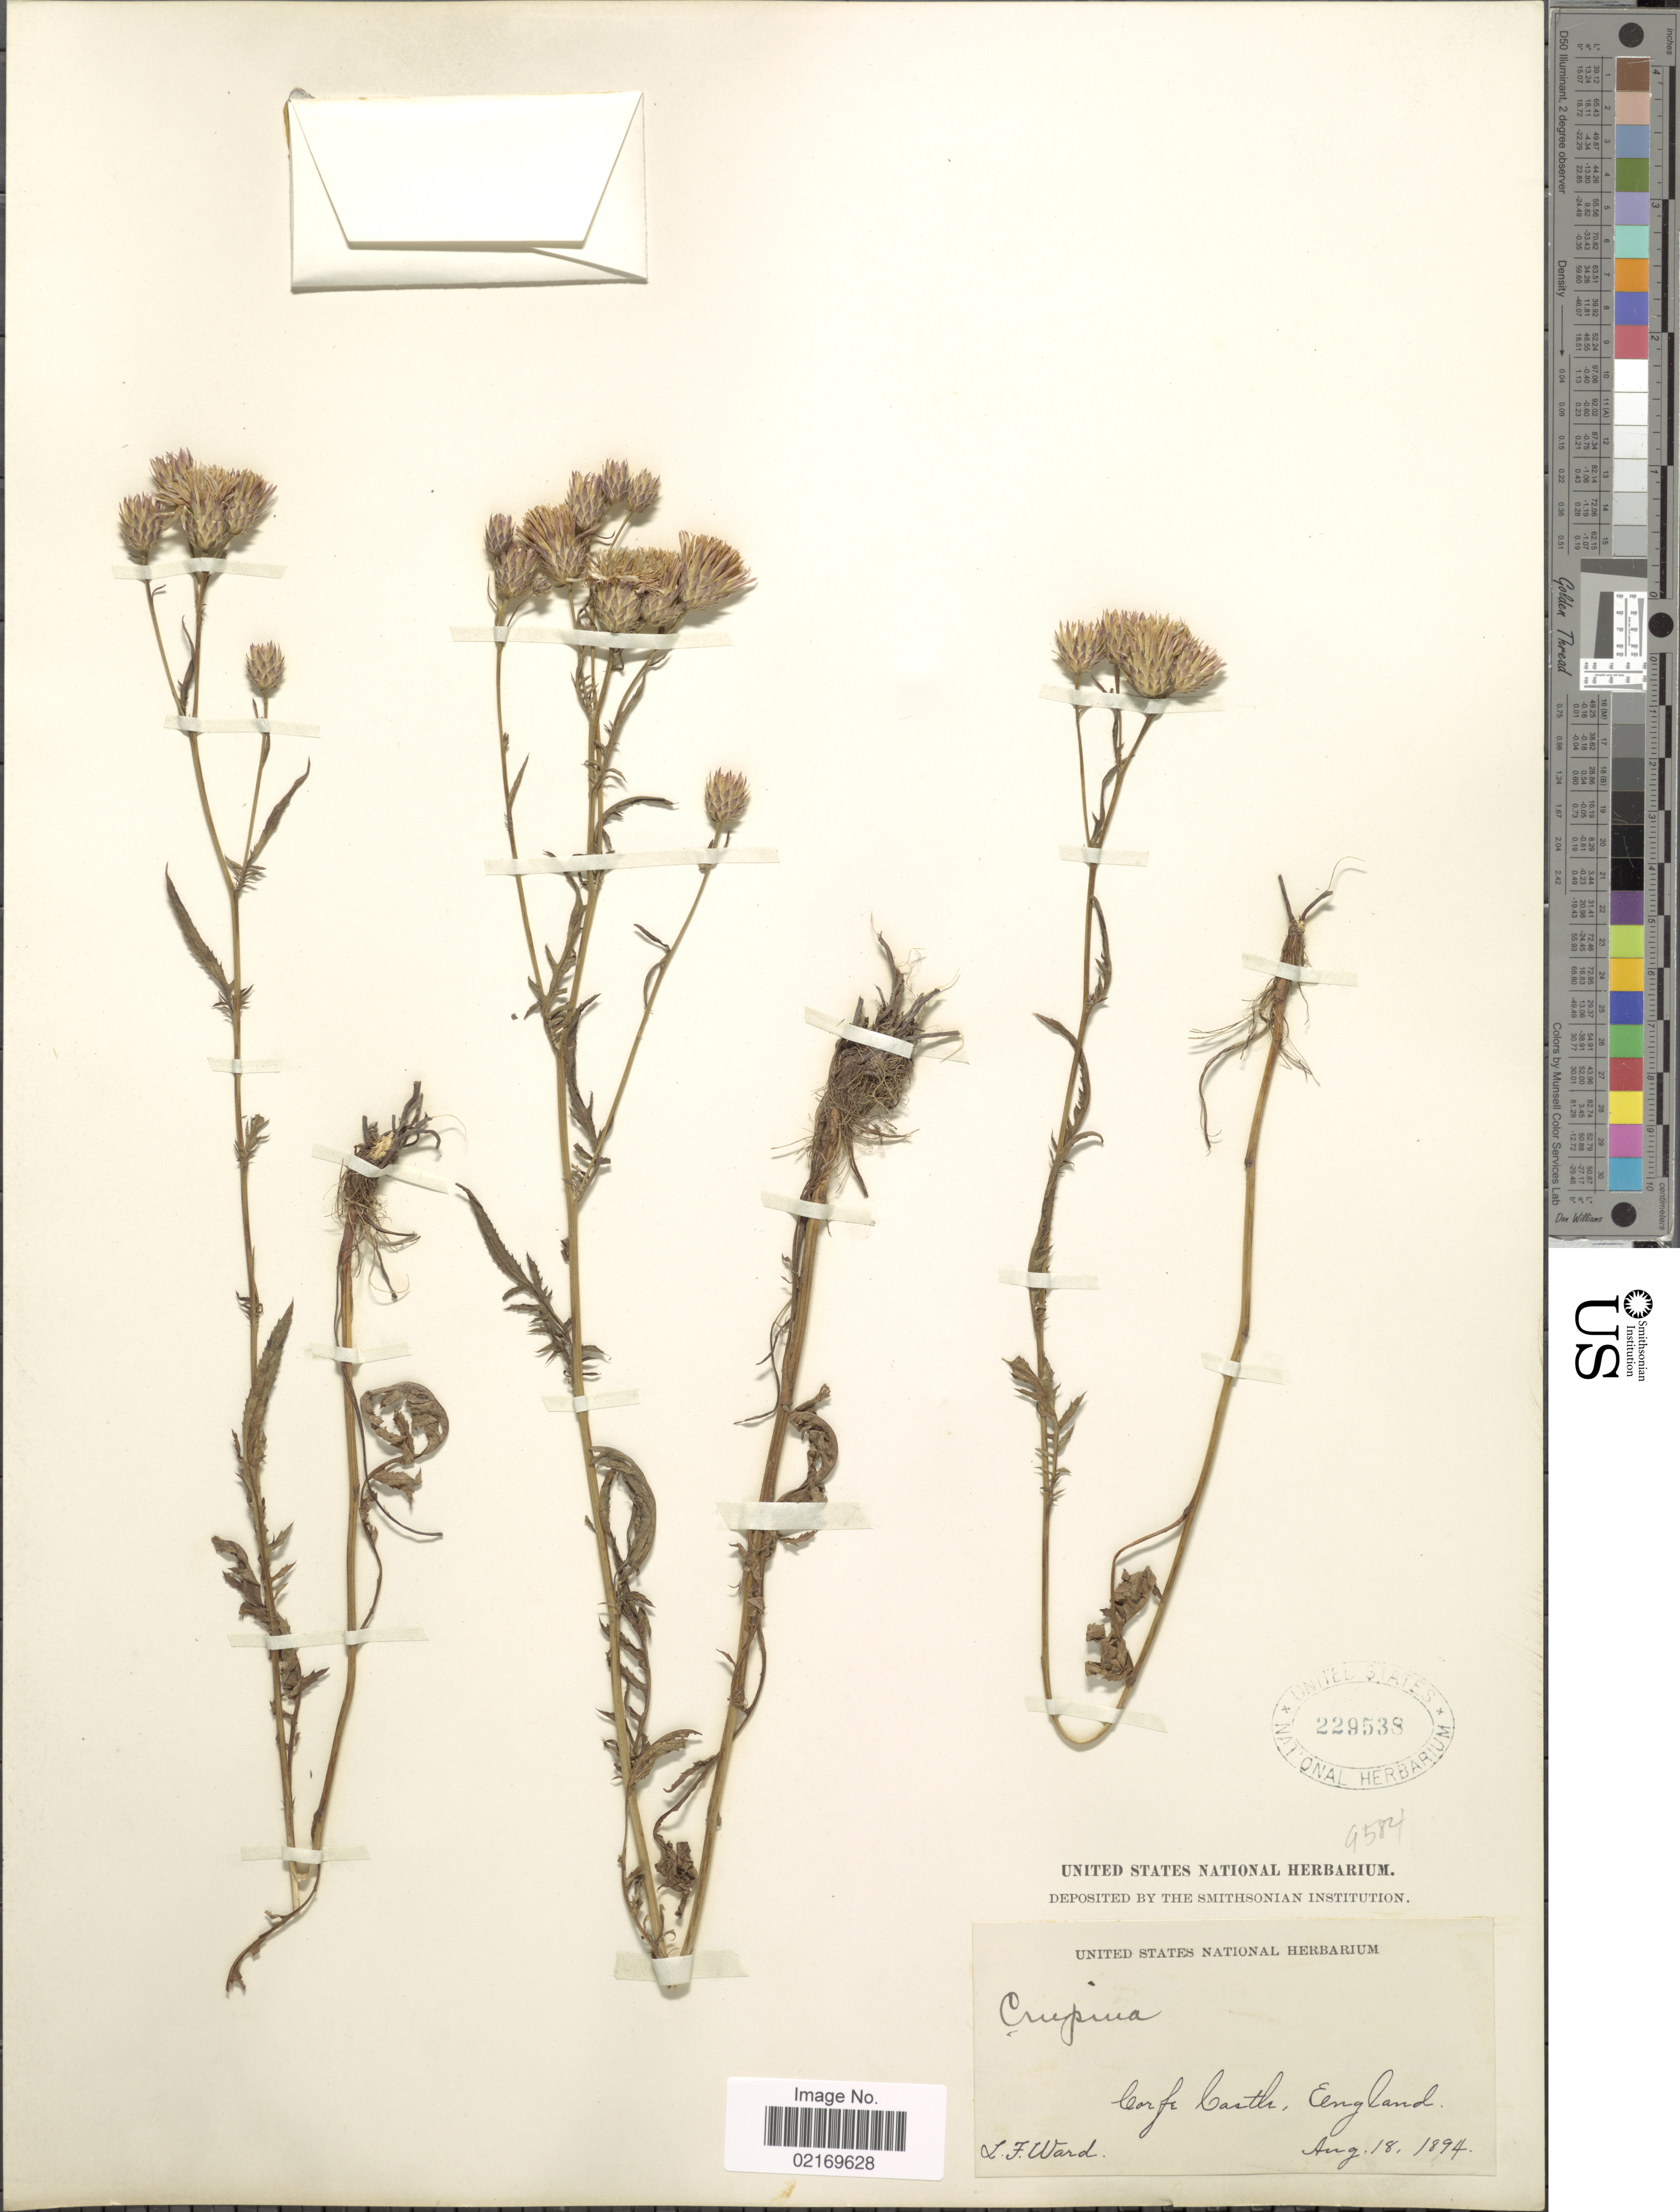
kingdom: Plantae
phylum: Tracheophyta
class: Magnoliopsida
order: Asterales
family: Asteraceae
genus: Crepis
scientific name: Crepis sp.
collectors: L. Ward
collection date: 1894-08-18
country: United Kingdom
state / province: England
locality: Corfe Castle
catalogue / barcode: US 229538